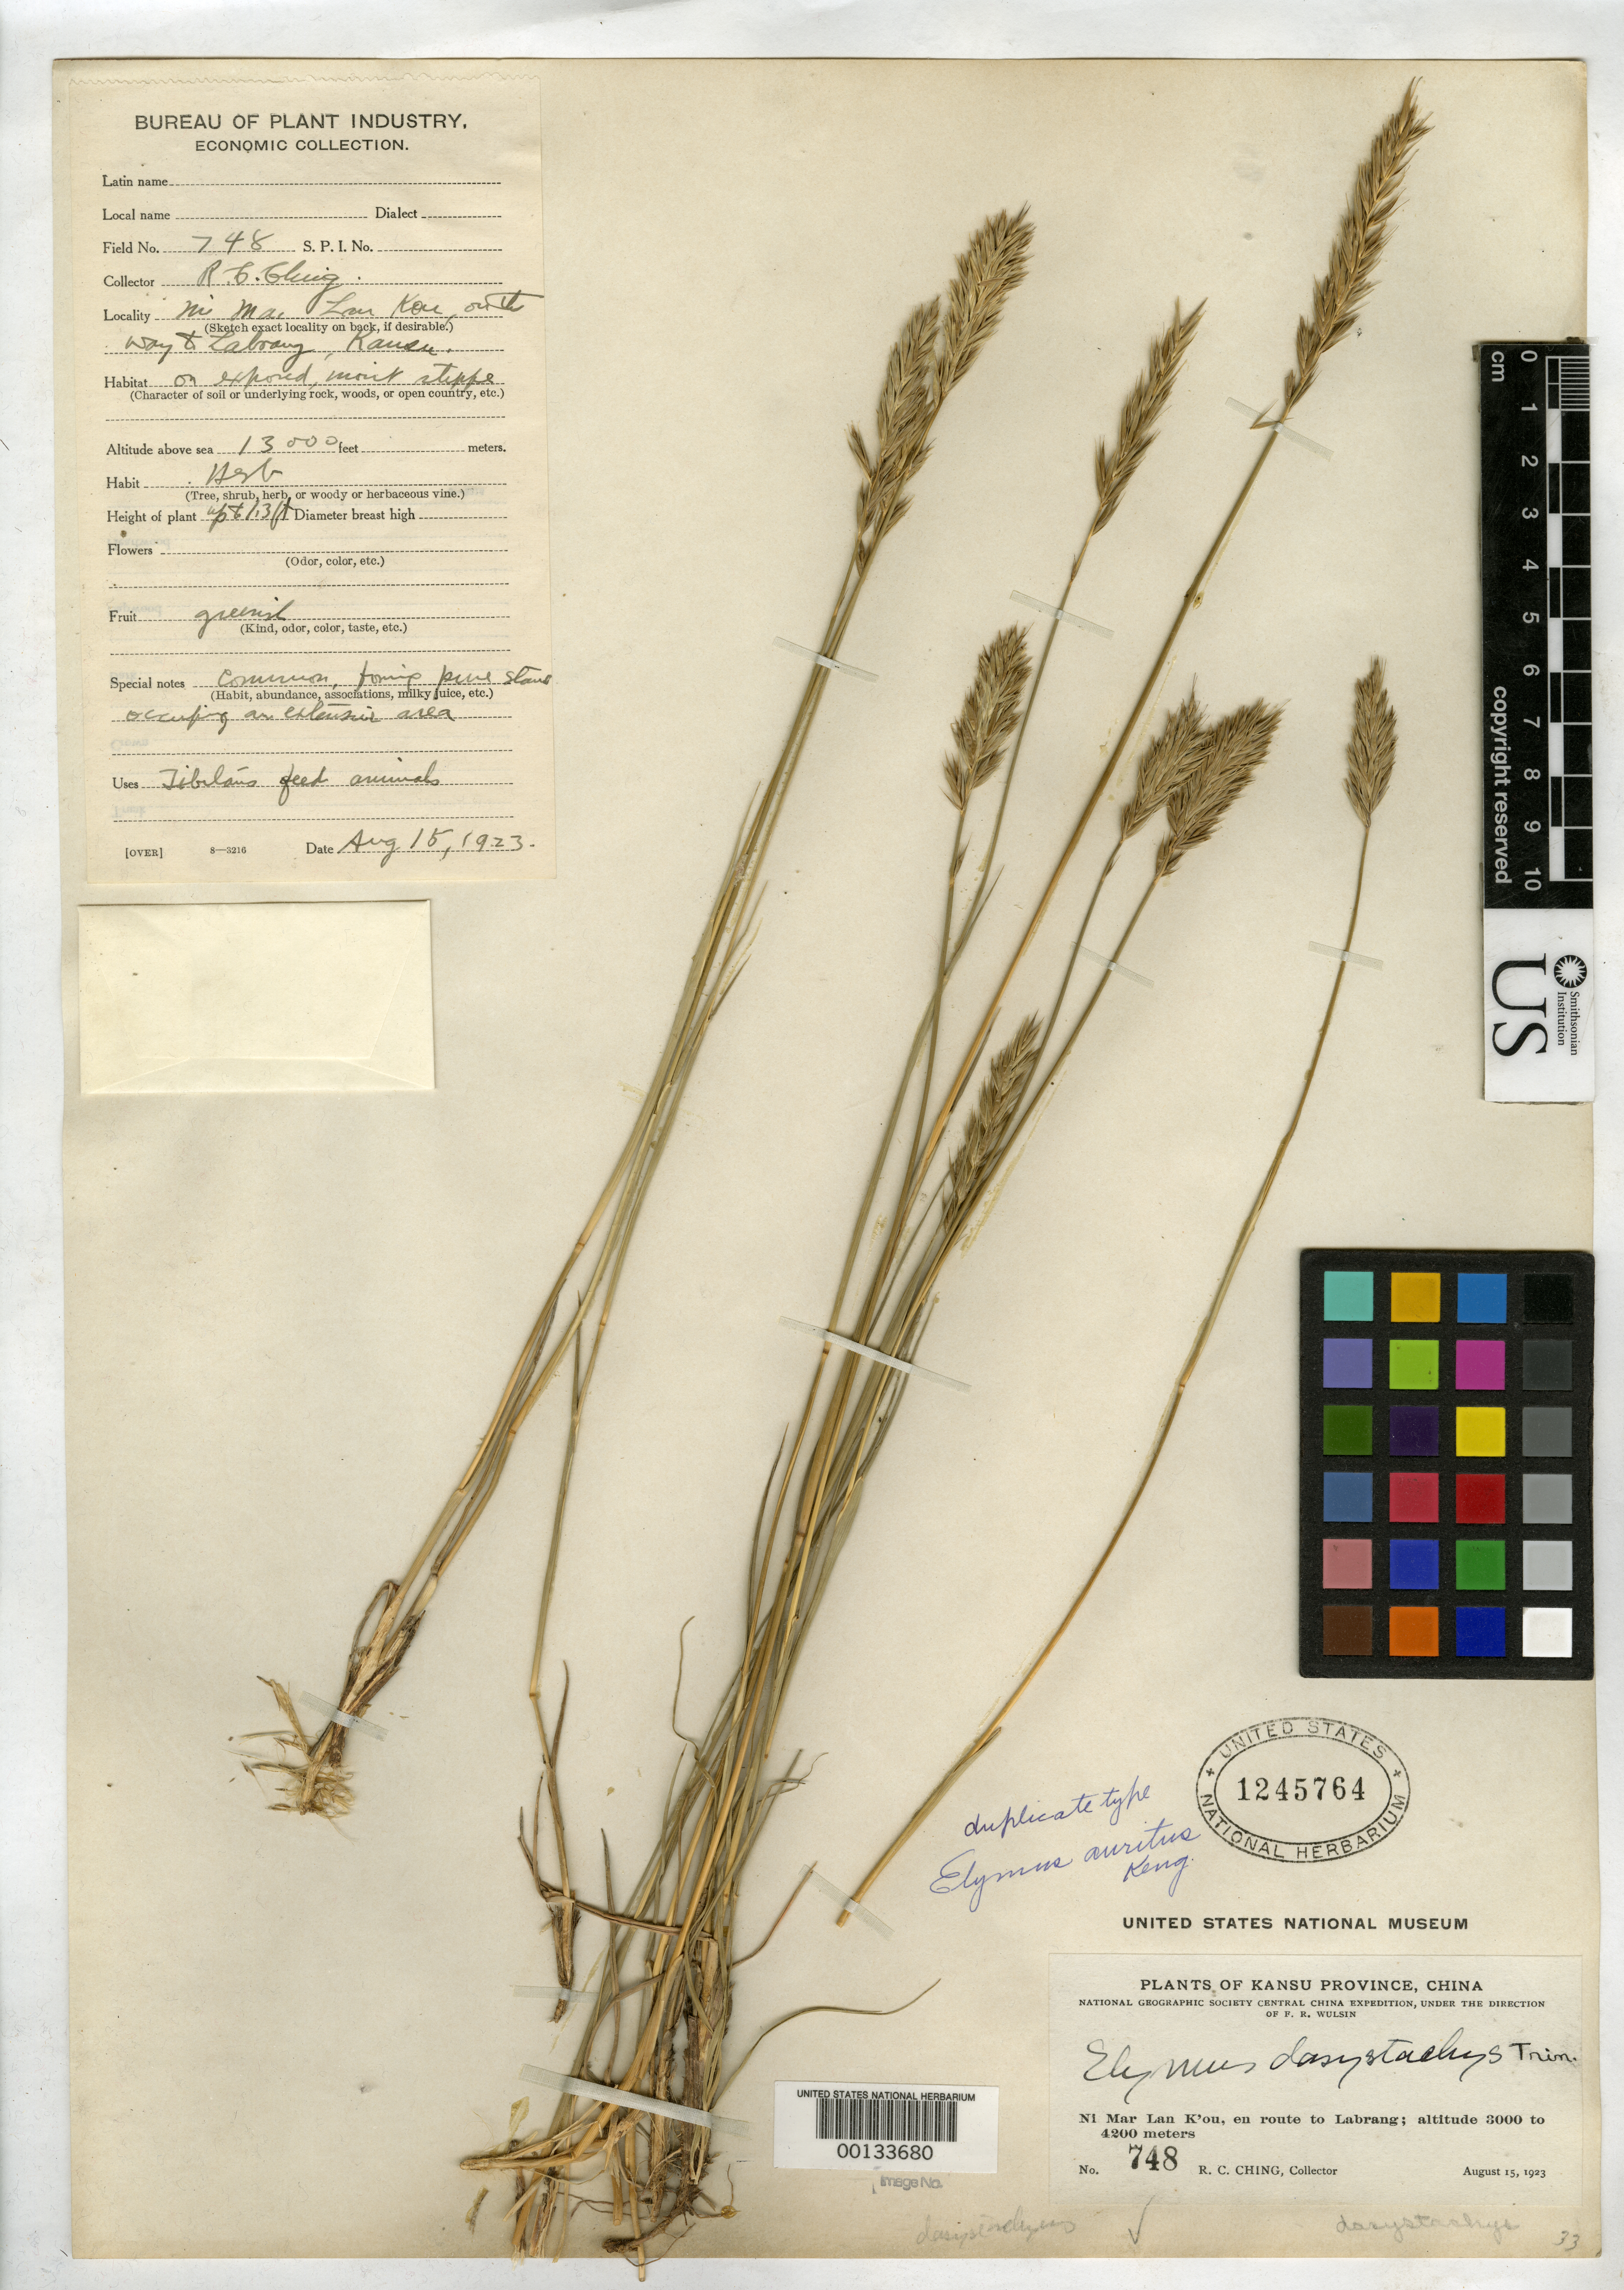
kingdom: Plantae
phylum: Tracheophyta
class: Liliopsida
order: Poales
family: Poaceae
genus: Elymus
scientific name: Elymus auritus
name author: Keng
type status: Isotype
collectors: R. C. Ching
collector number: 748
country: China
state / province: Gansu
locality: Ni Mar Lan Kou, en route to Labrang.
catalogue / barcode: US 1245764